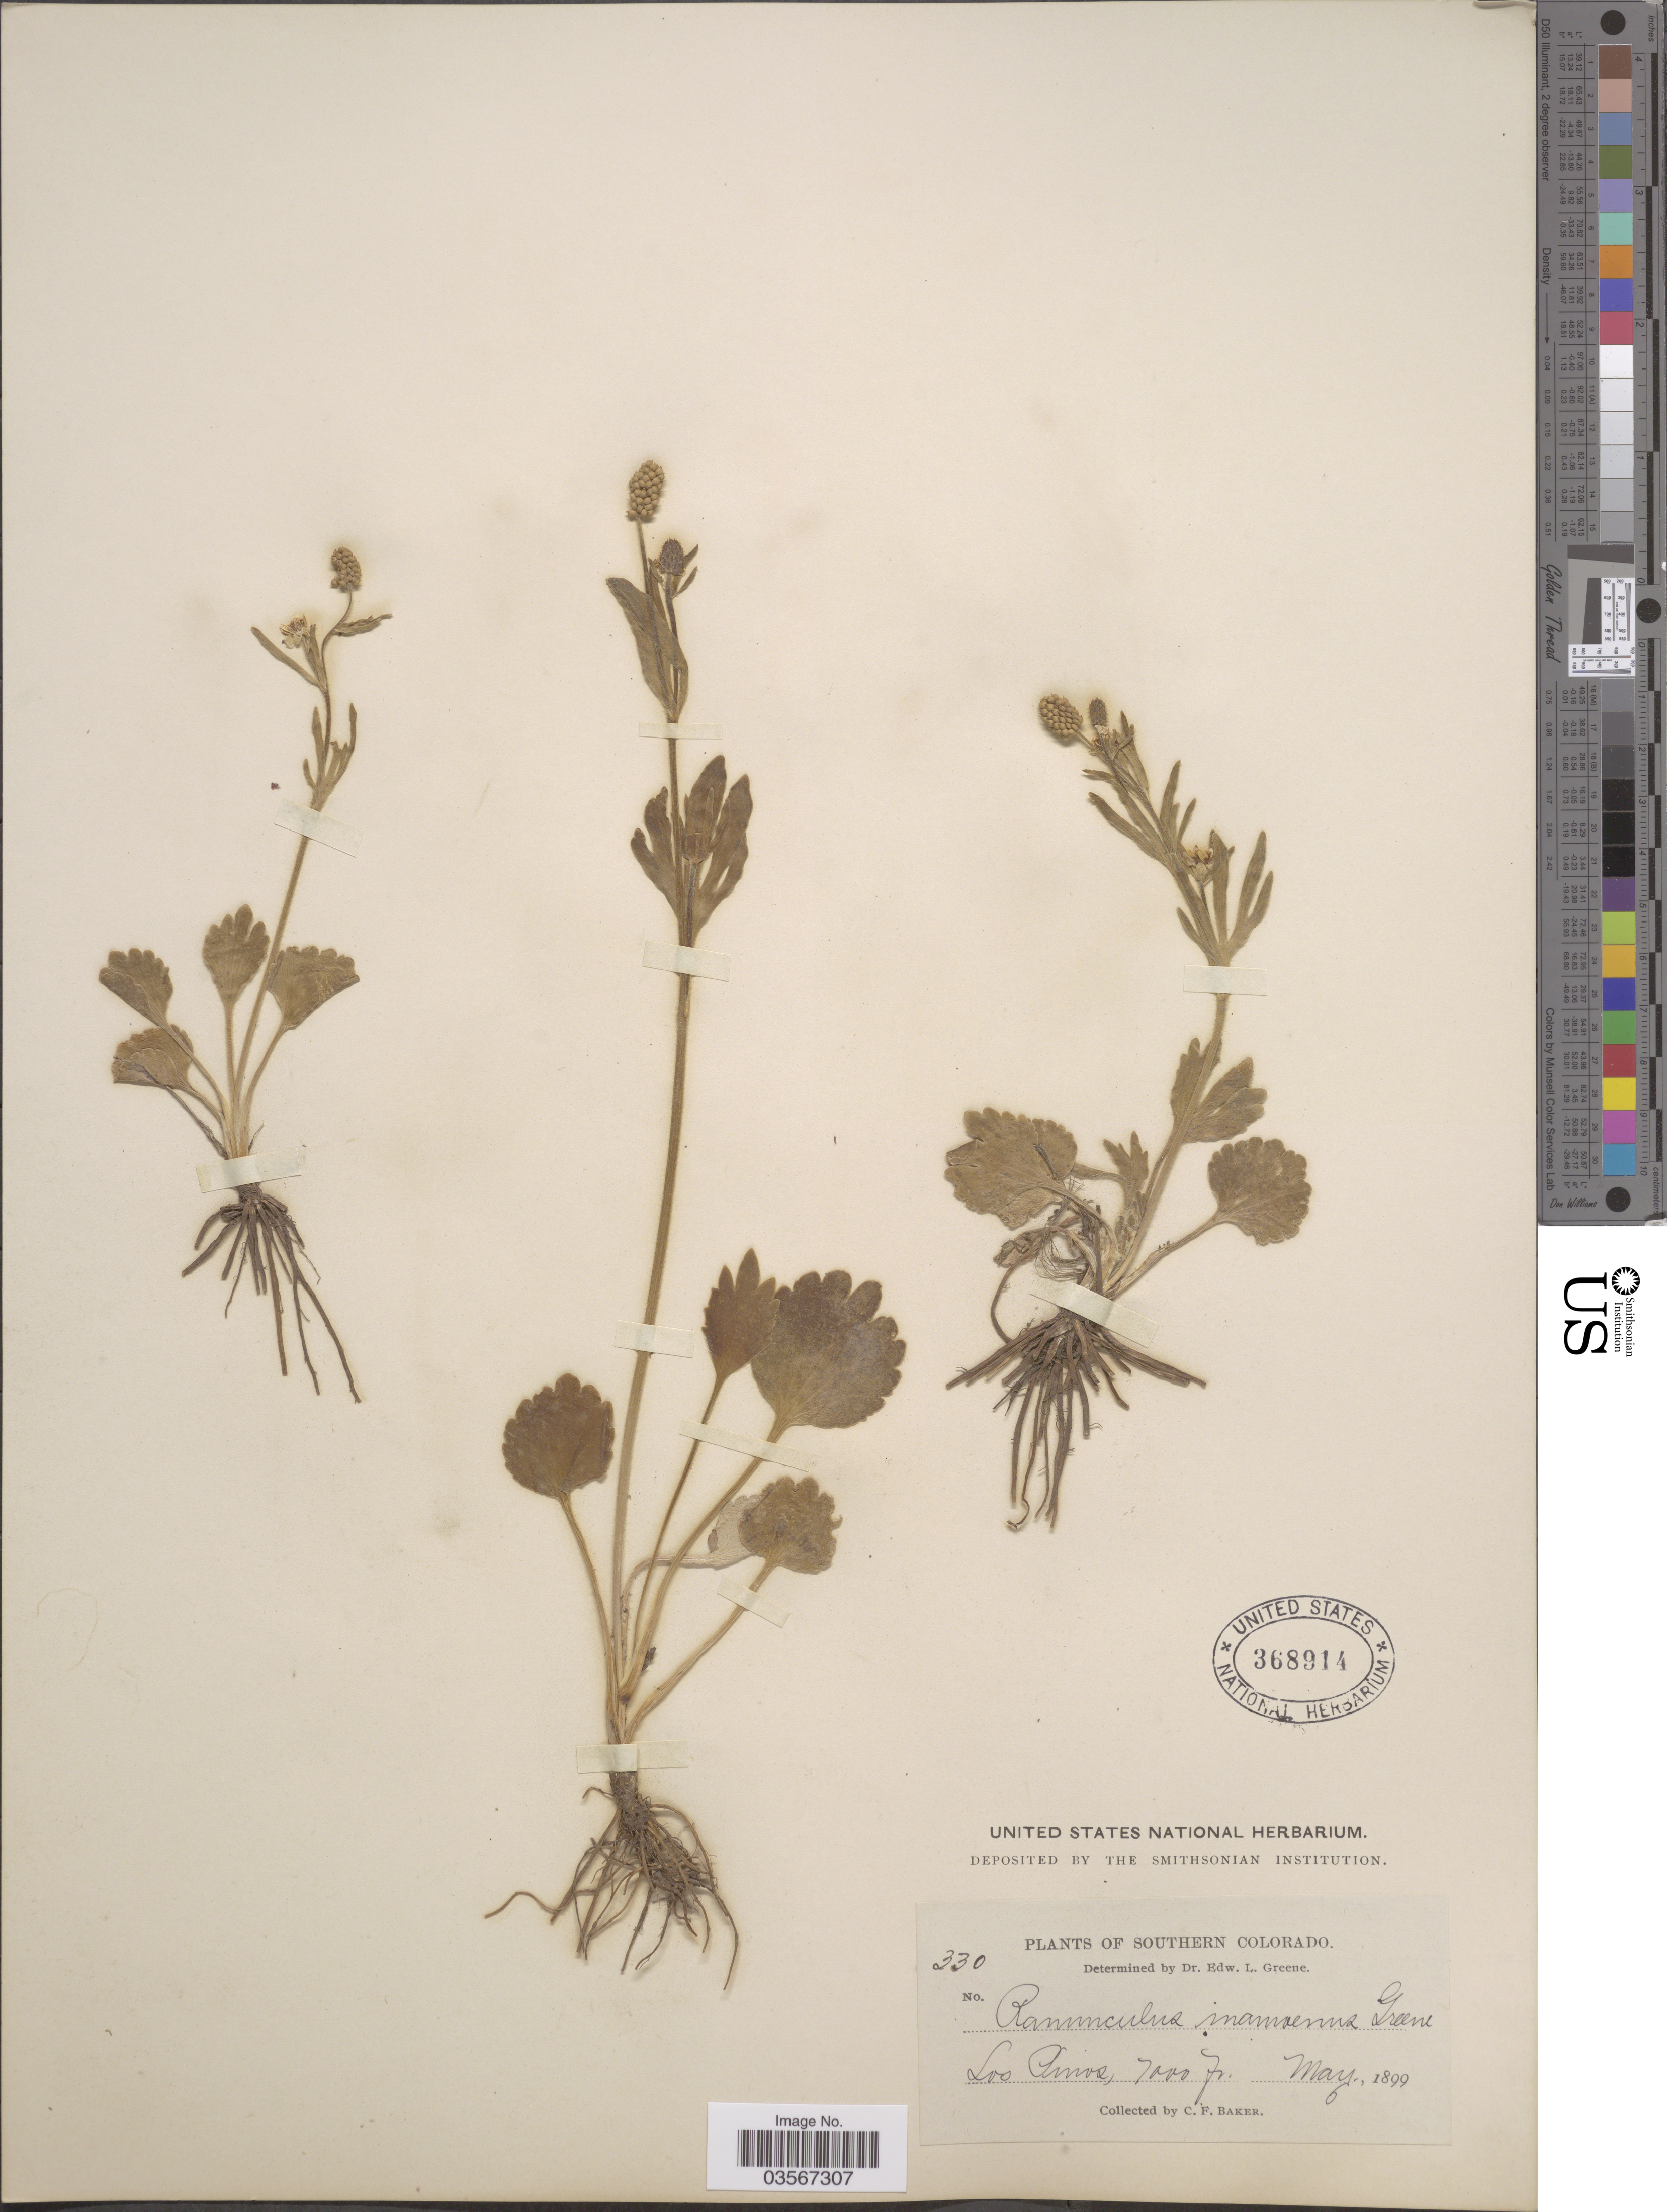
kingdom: Plantae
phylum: Tracheophyta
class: Magnoliopsida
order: Ranunculales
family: Ranunculaceae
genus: Ranunculus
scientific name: Ranunculus inamoenus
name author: Greene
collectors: C. F. Baker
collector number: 330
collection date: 1899-05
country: United States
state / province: Colorado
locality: Southern Colorado. Los Pinos.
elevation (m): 2134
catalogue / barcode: US 368914